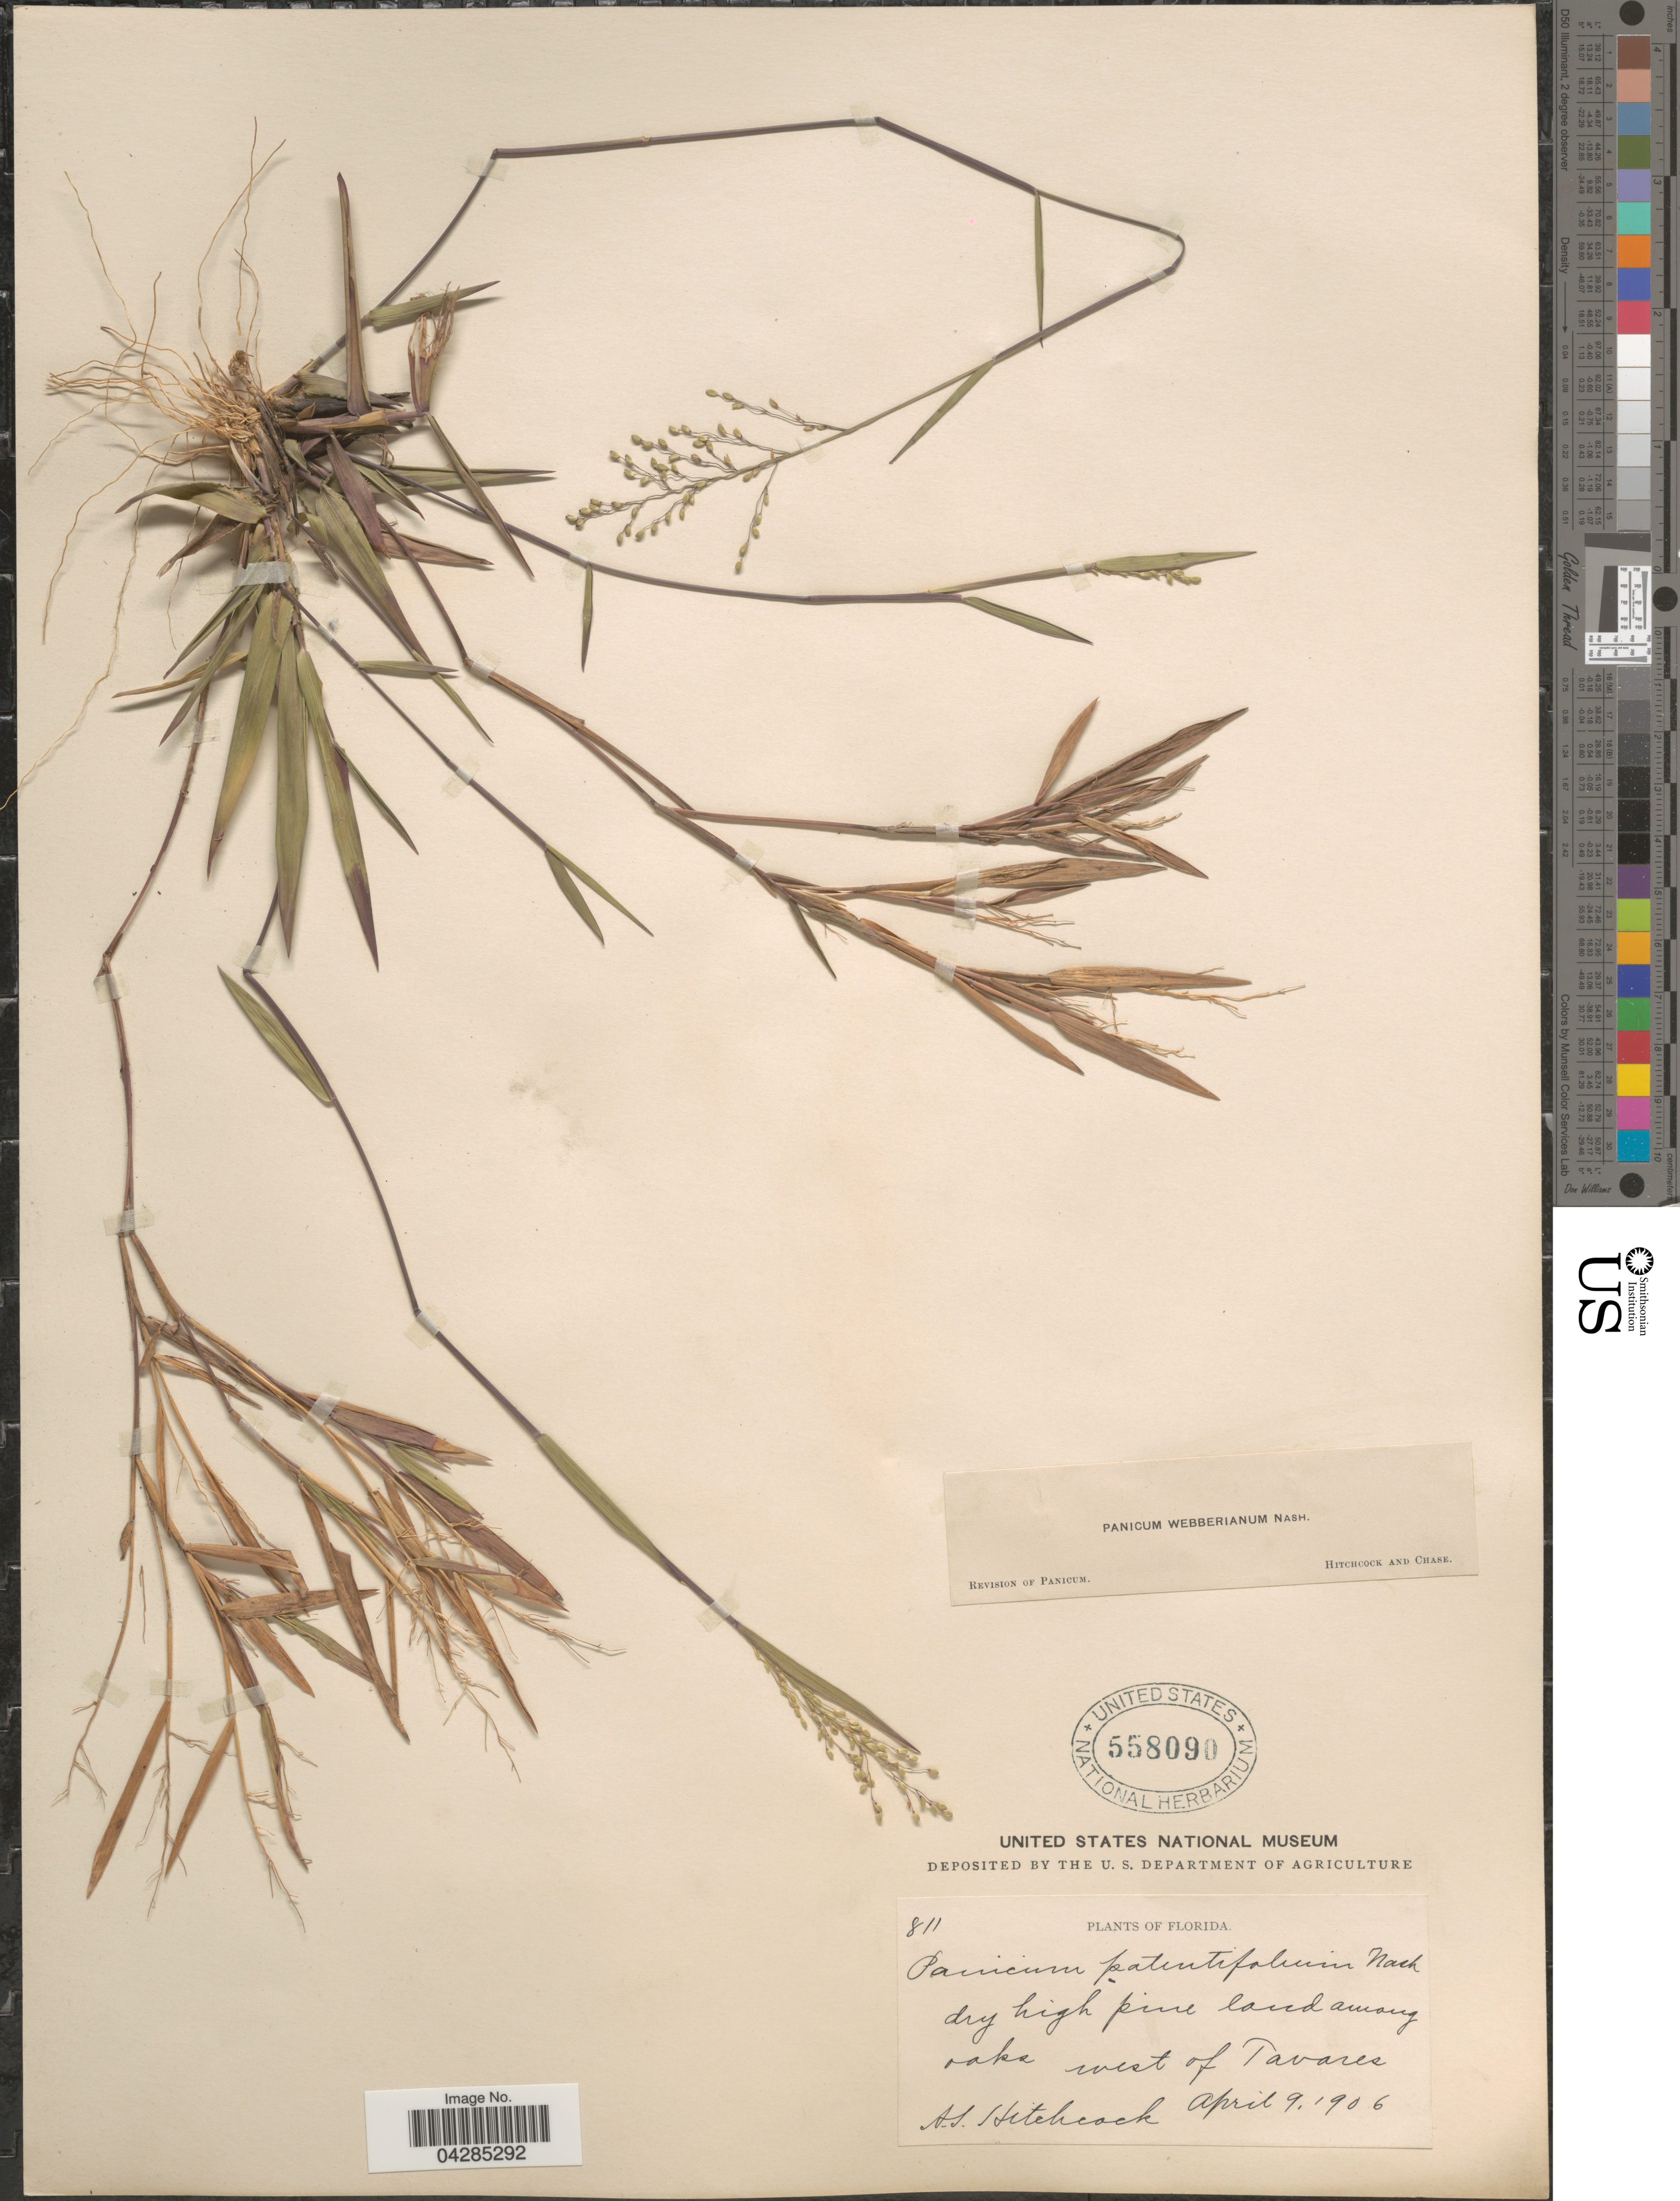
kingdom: Plantae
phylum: Tracheophyta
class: Liliopsida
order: Poales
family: Poaceae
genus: Dichanthelium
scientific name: Dichanthelium portoricense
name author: (Desv. ex Ham.) B.F. Hansen & Wunderlin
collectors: A. S. Hitchcock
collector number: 811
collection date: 1906-04-09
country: United States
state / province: Florida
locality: Dry high pine land among oaks west of Tavares.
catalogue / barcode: US 558090